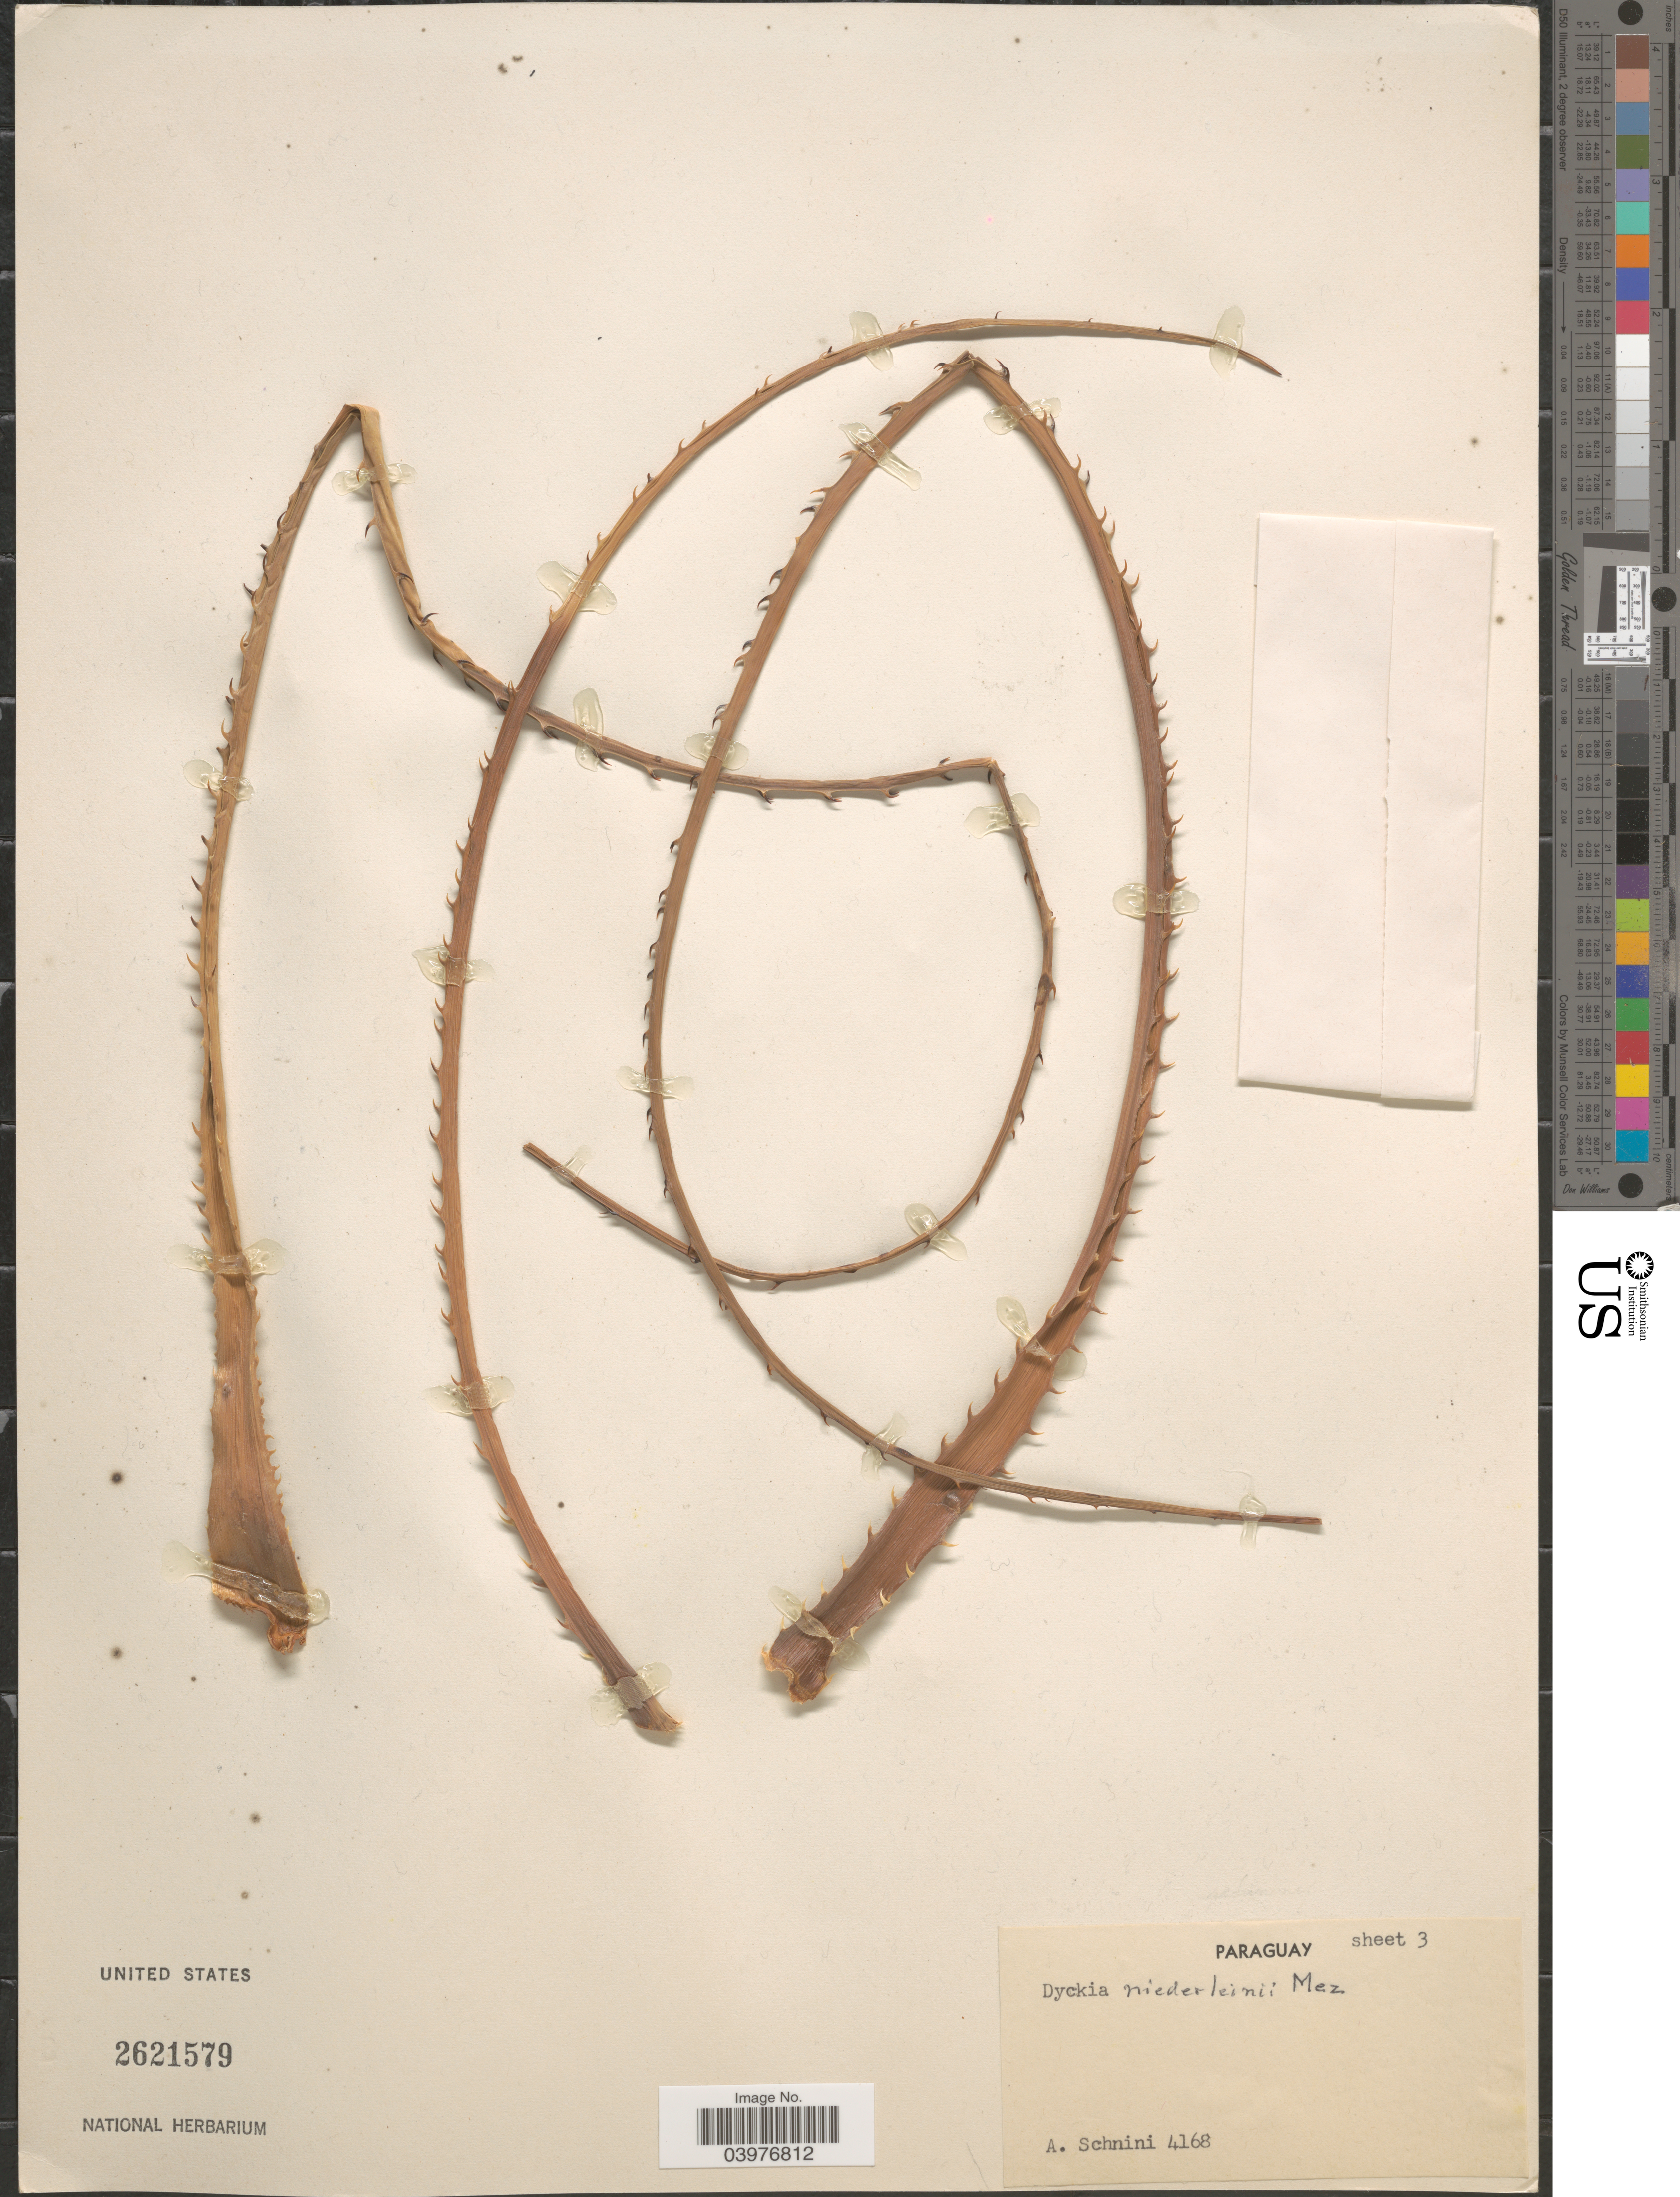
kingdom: Plantae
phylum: Tracheophyta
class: Liliopsida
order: Poales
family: Bromeliaceae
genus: Dyckia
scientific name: Dyckia niederleinii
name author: Mez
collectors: A. Schinini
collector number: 4168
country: Paraguay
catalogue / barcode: US 2621579